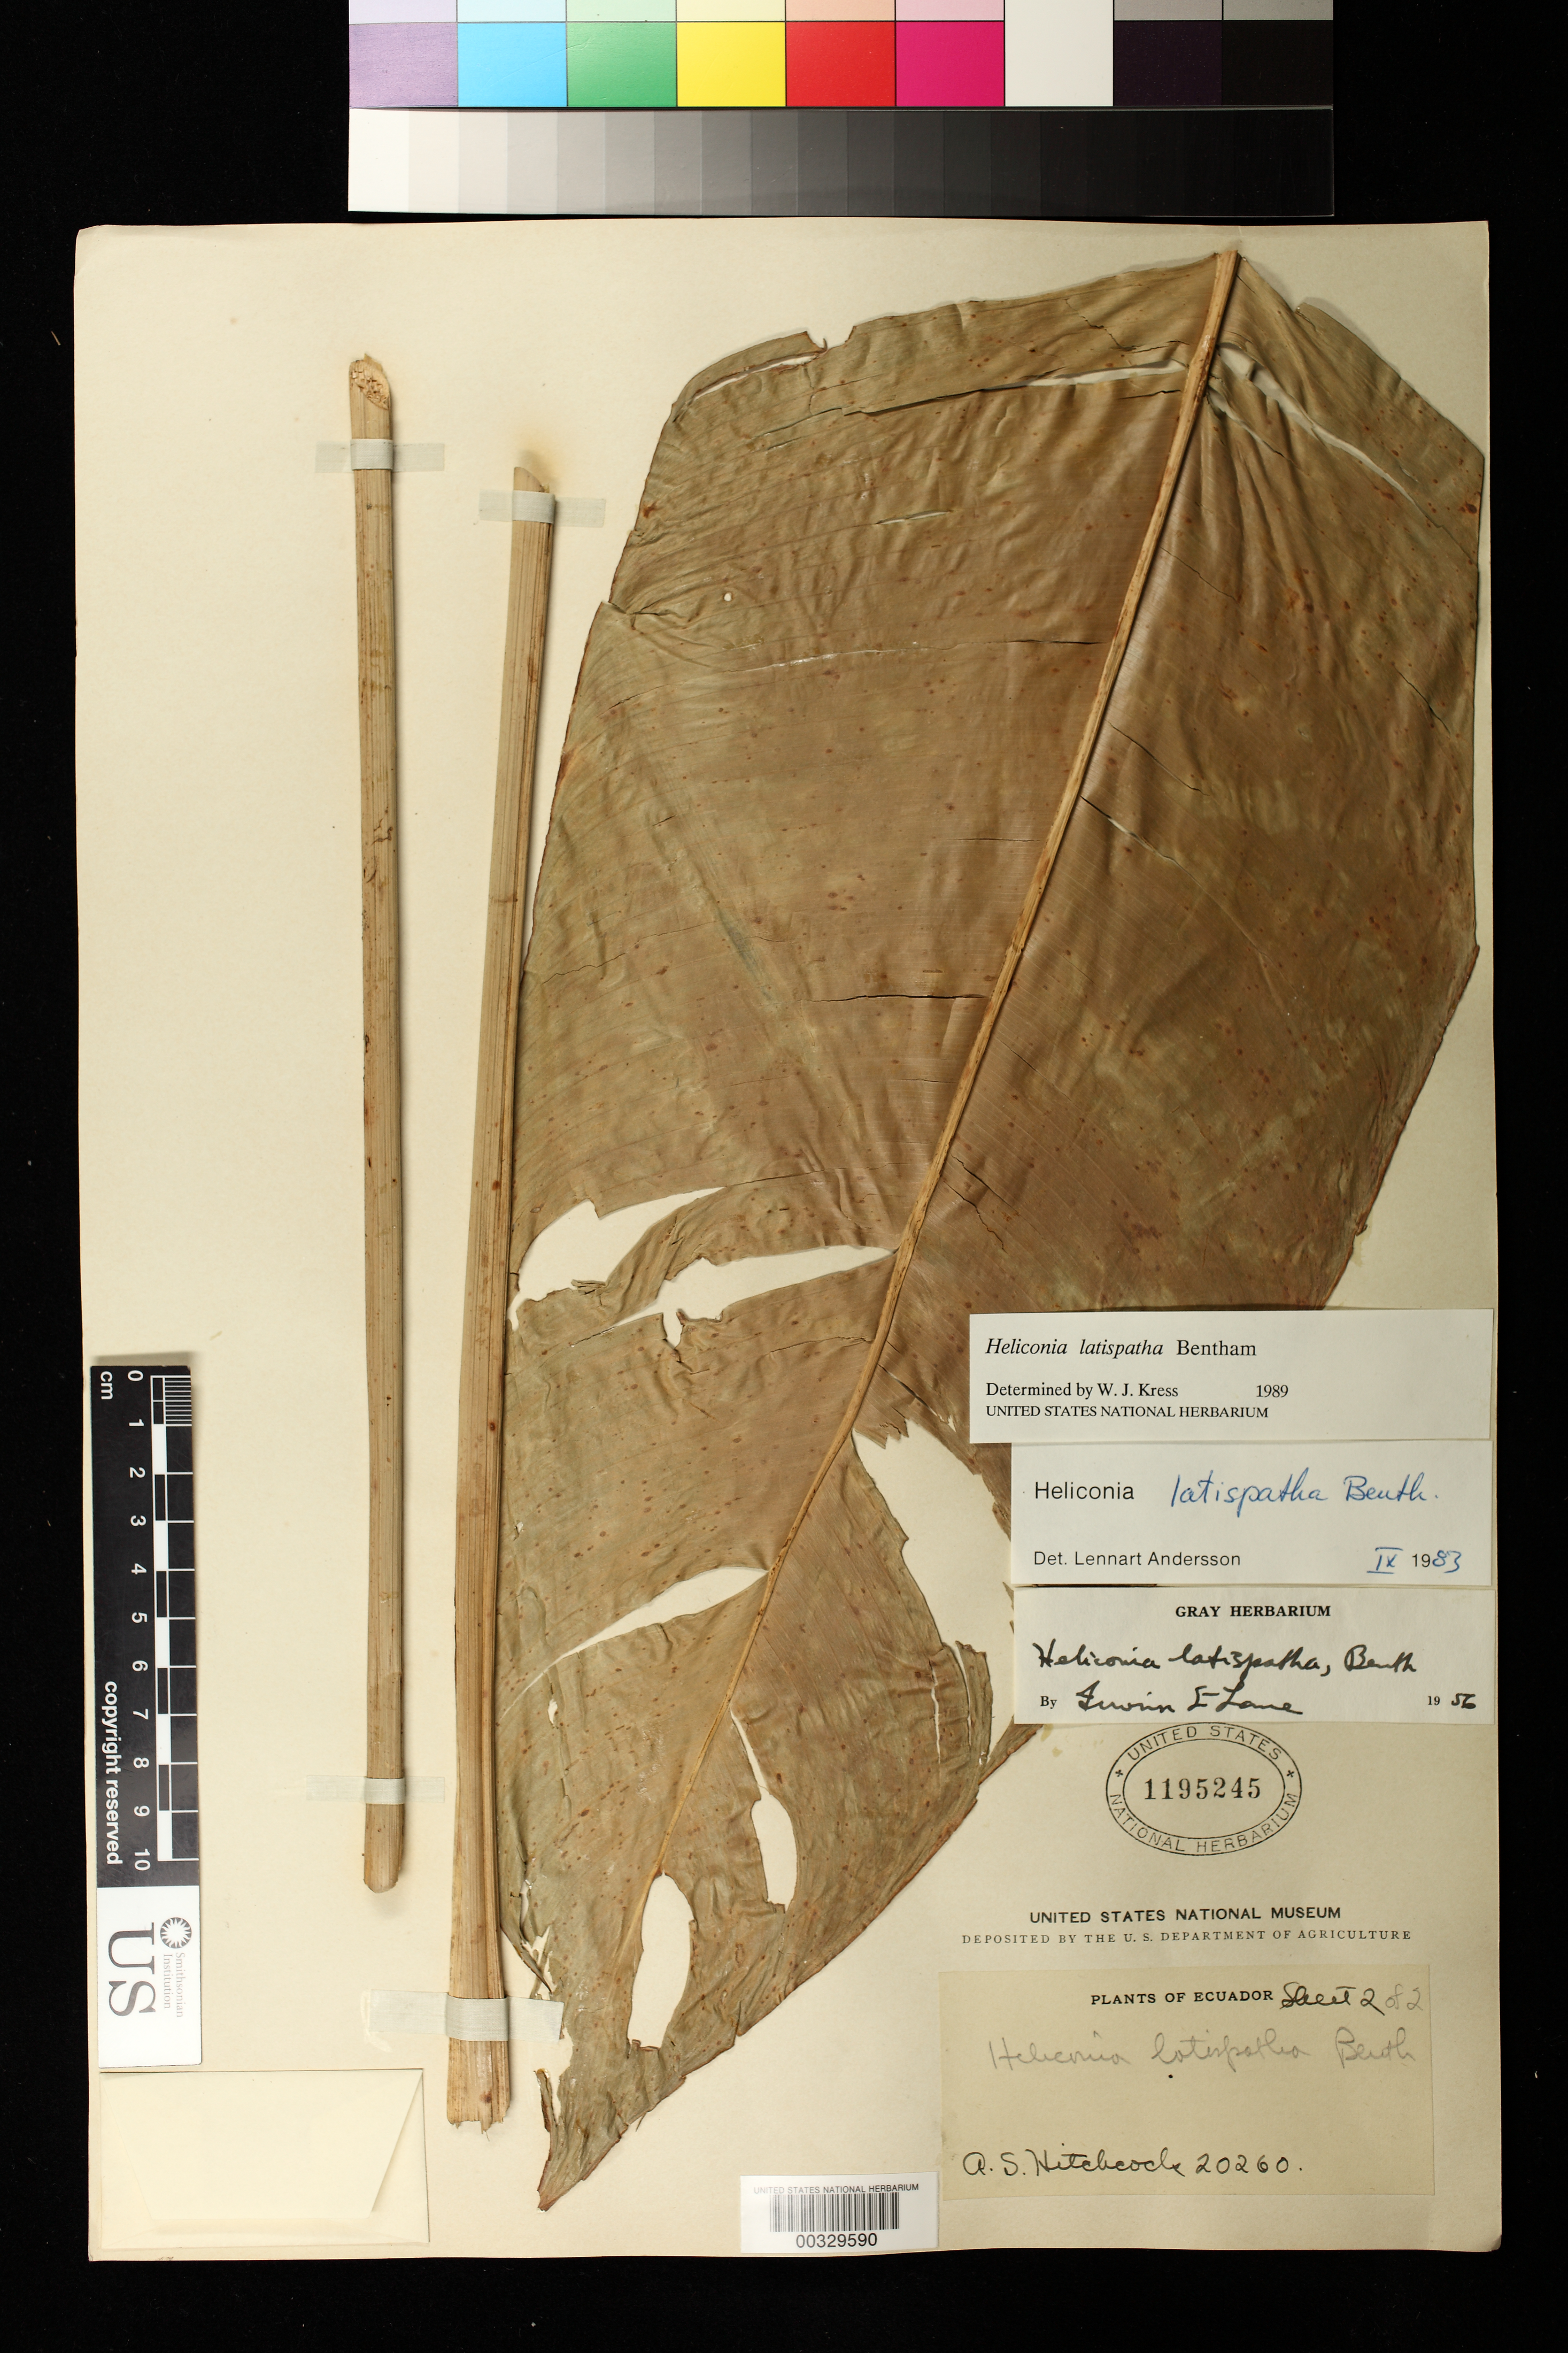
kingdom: Plantae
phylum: Tracheophyta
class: Liliopsida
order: Zingiberales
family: Heliconiaceae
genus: Heliconia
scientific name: Heliconia latispatha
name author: Benth.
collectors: A. S. Hitchcock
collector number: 20260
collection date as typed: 30 Jun 1923 to 02 Jul 1923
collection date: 1923-06-30/1923-07-02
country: Ecuador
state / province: Guayas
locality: Milagro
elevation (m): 50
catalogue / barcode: US 1195245